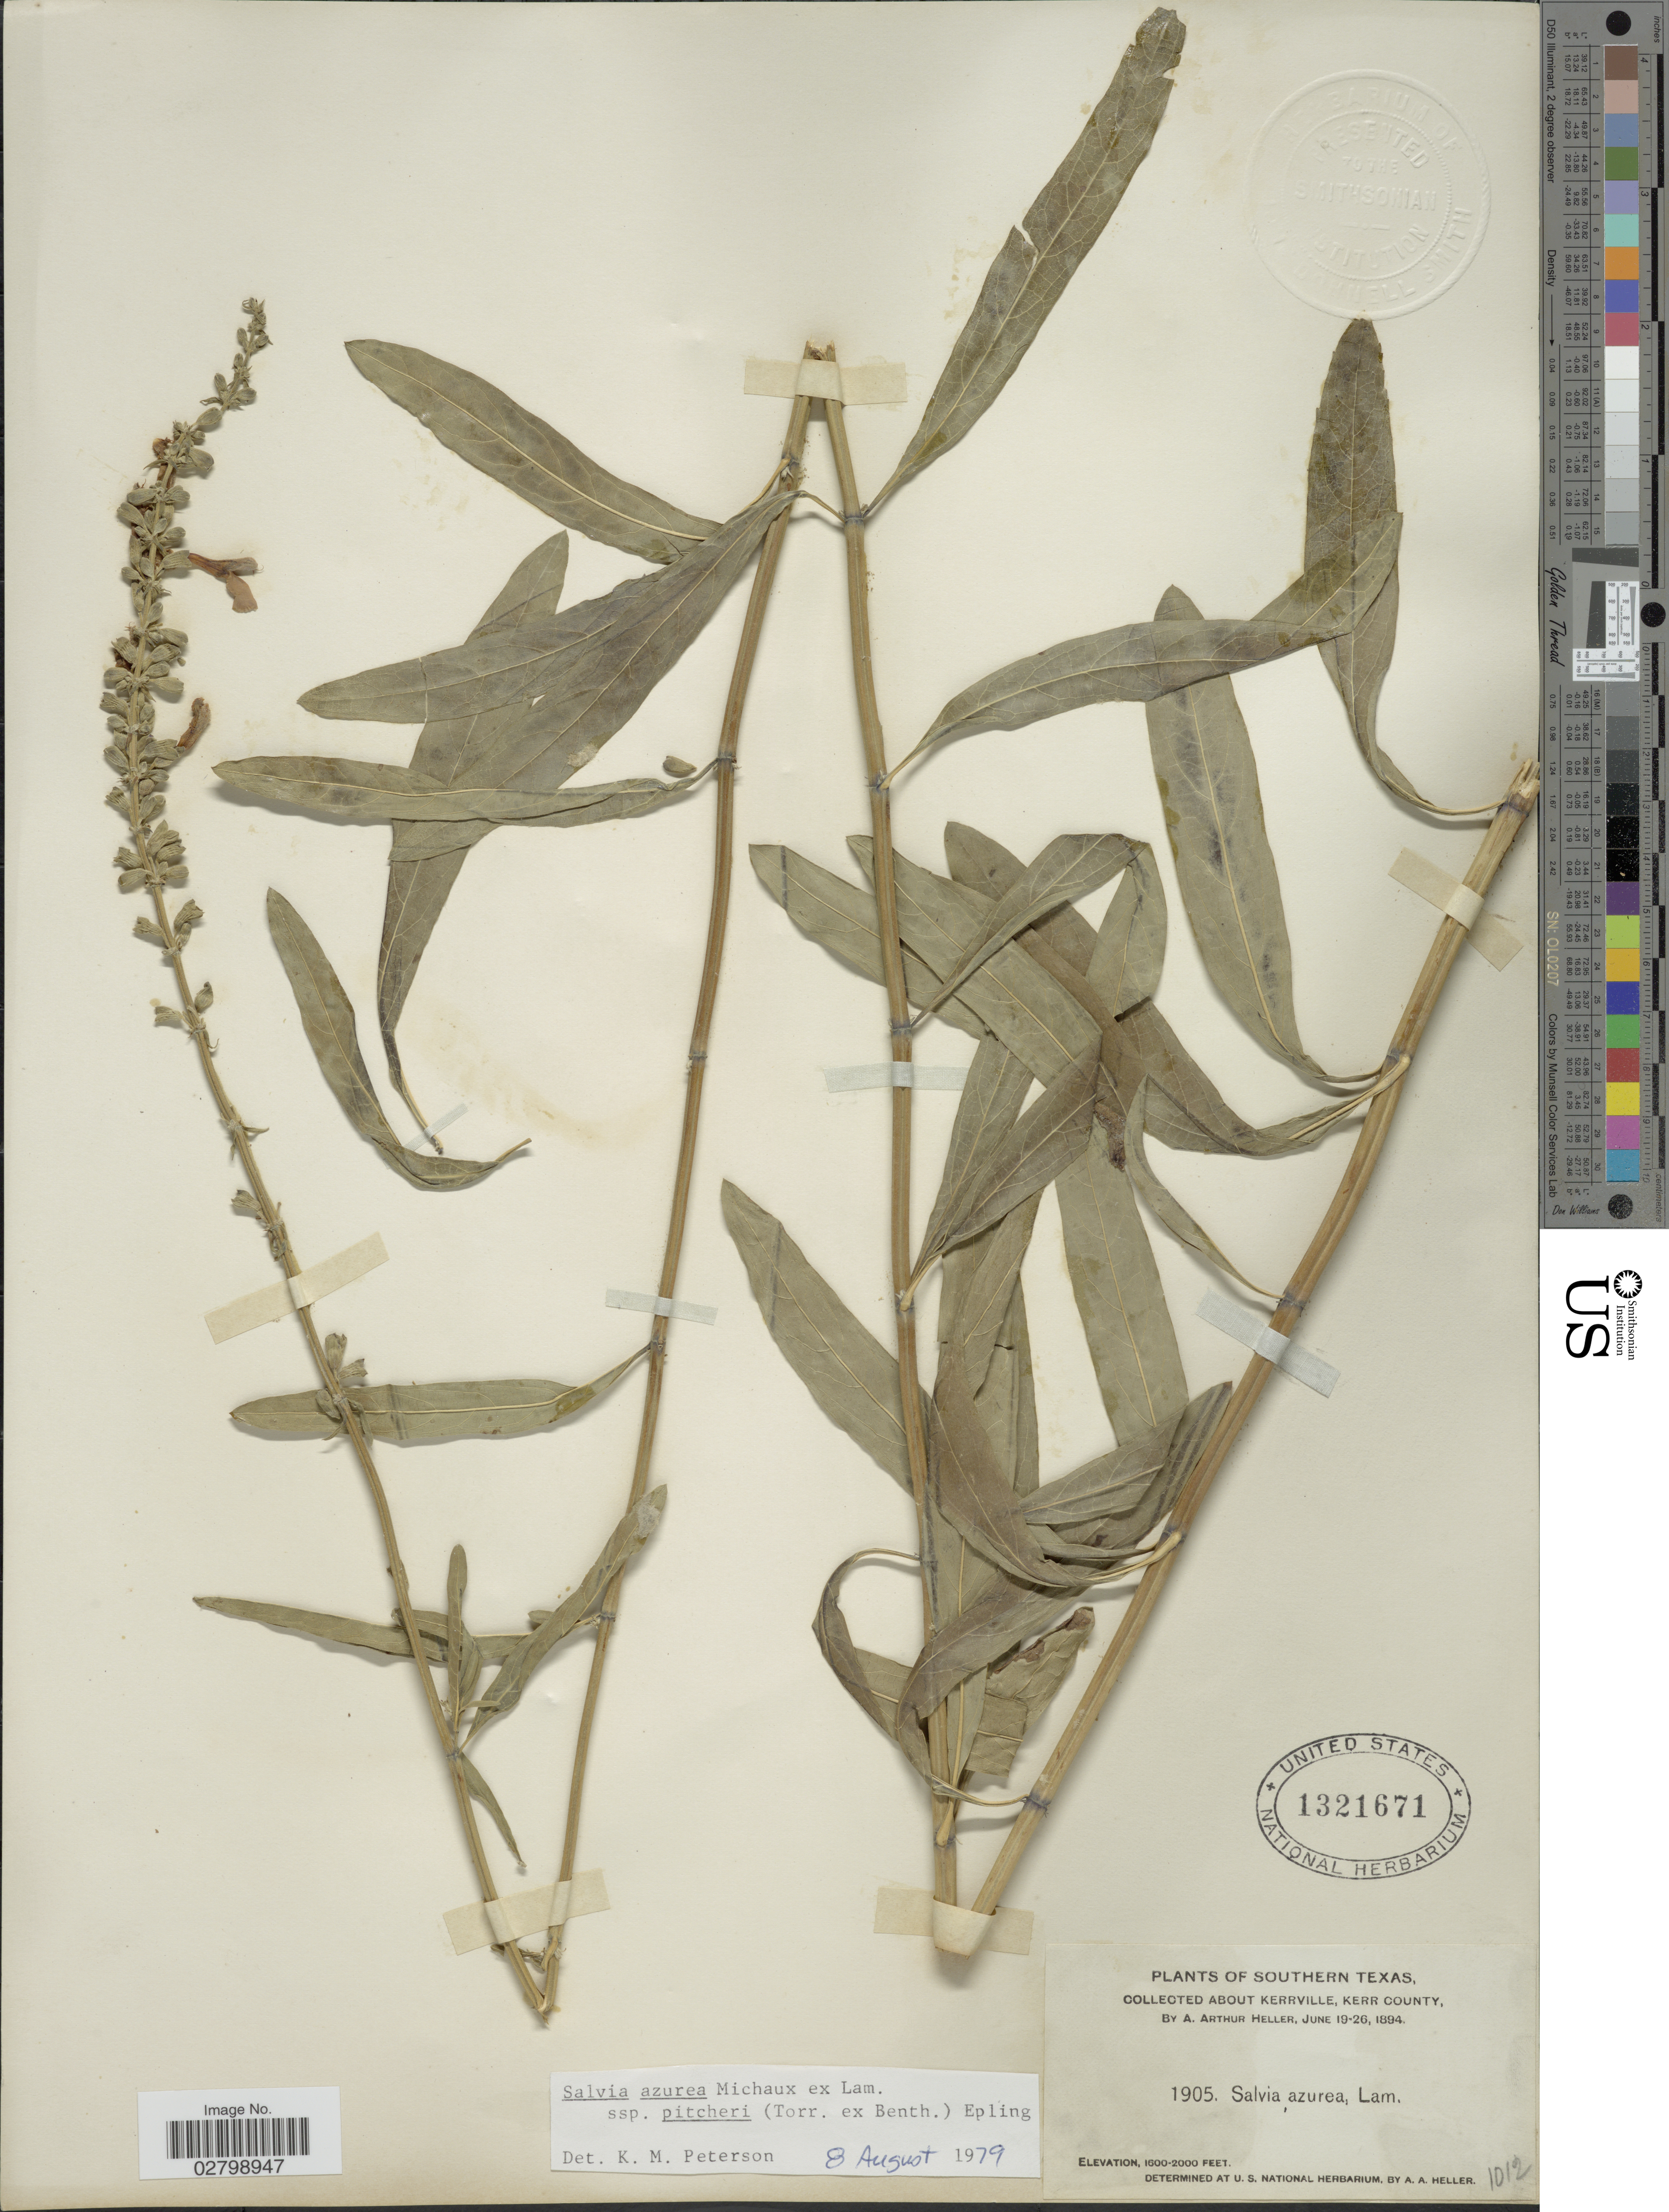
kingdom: Plantae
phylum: Tracheophyta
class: Magnoliopsida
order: Lamiales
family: Lamiaceae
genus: Salvia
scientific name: Salvia azurea subsp. pitcheri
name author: Michx. ex Lam.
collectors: A. A. Heller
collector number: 1012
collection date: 1894-06-19/1894-06-26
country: United States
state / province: Texas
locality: Southern Texas. About Kerrville, Kerr County.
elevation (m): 488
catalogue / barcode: US 1321671